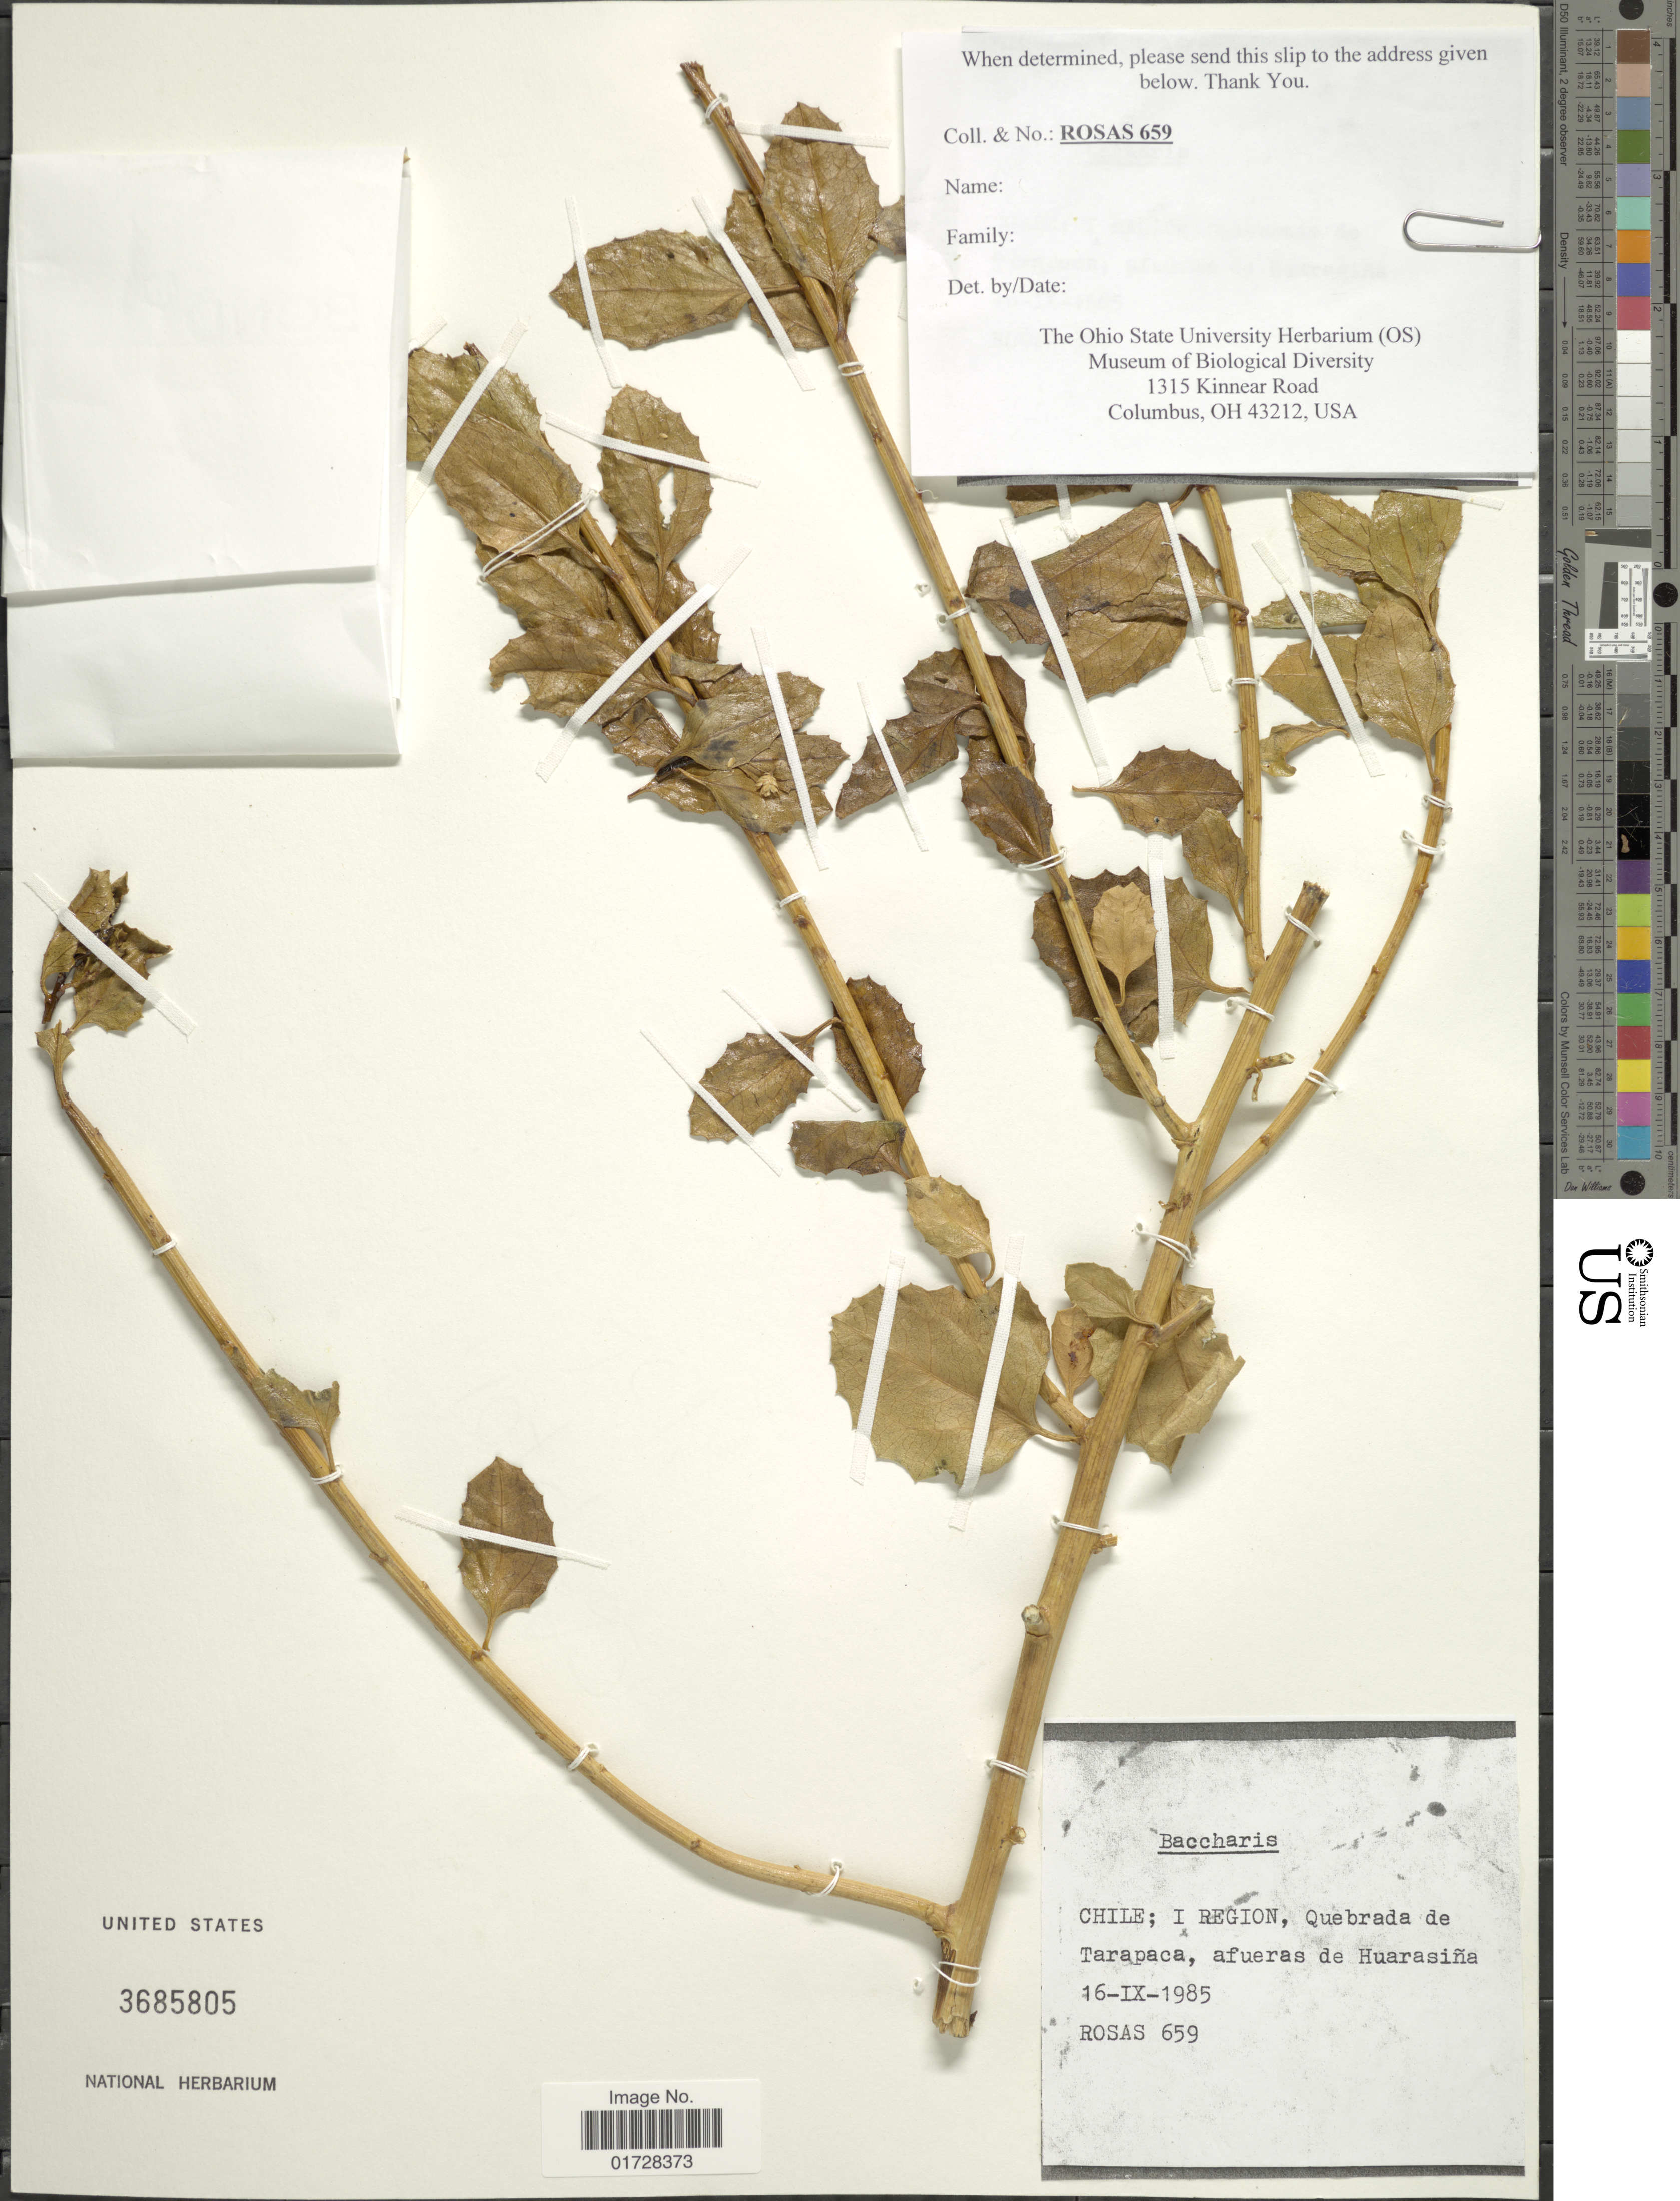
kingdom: Plantae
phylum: Tracheophyta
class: Magnoliopsida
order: Asterales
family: Asteraceae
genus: Baccharis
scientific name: Baccharis sp.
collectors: Rosas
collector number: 659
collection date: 1985-09-16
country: Chile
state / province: Tarapacá (I)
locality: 1 Region, Quebrada de Tarapaca, afueras de Huarasina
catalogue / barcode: US 3685805